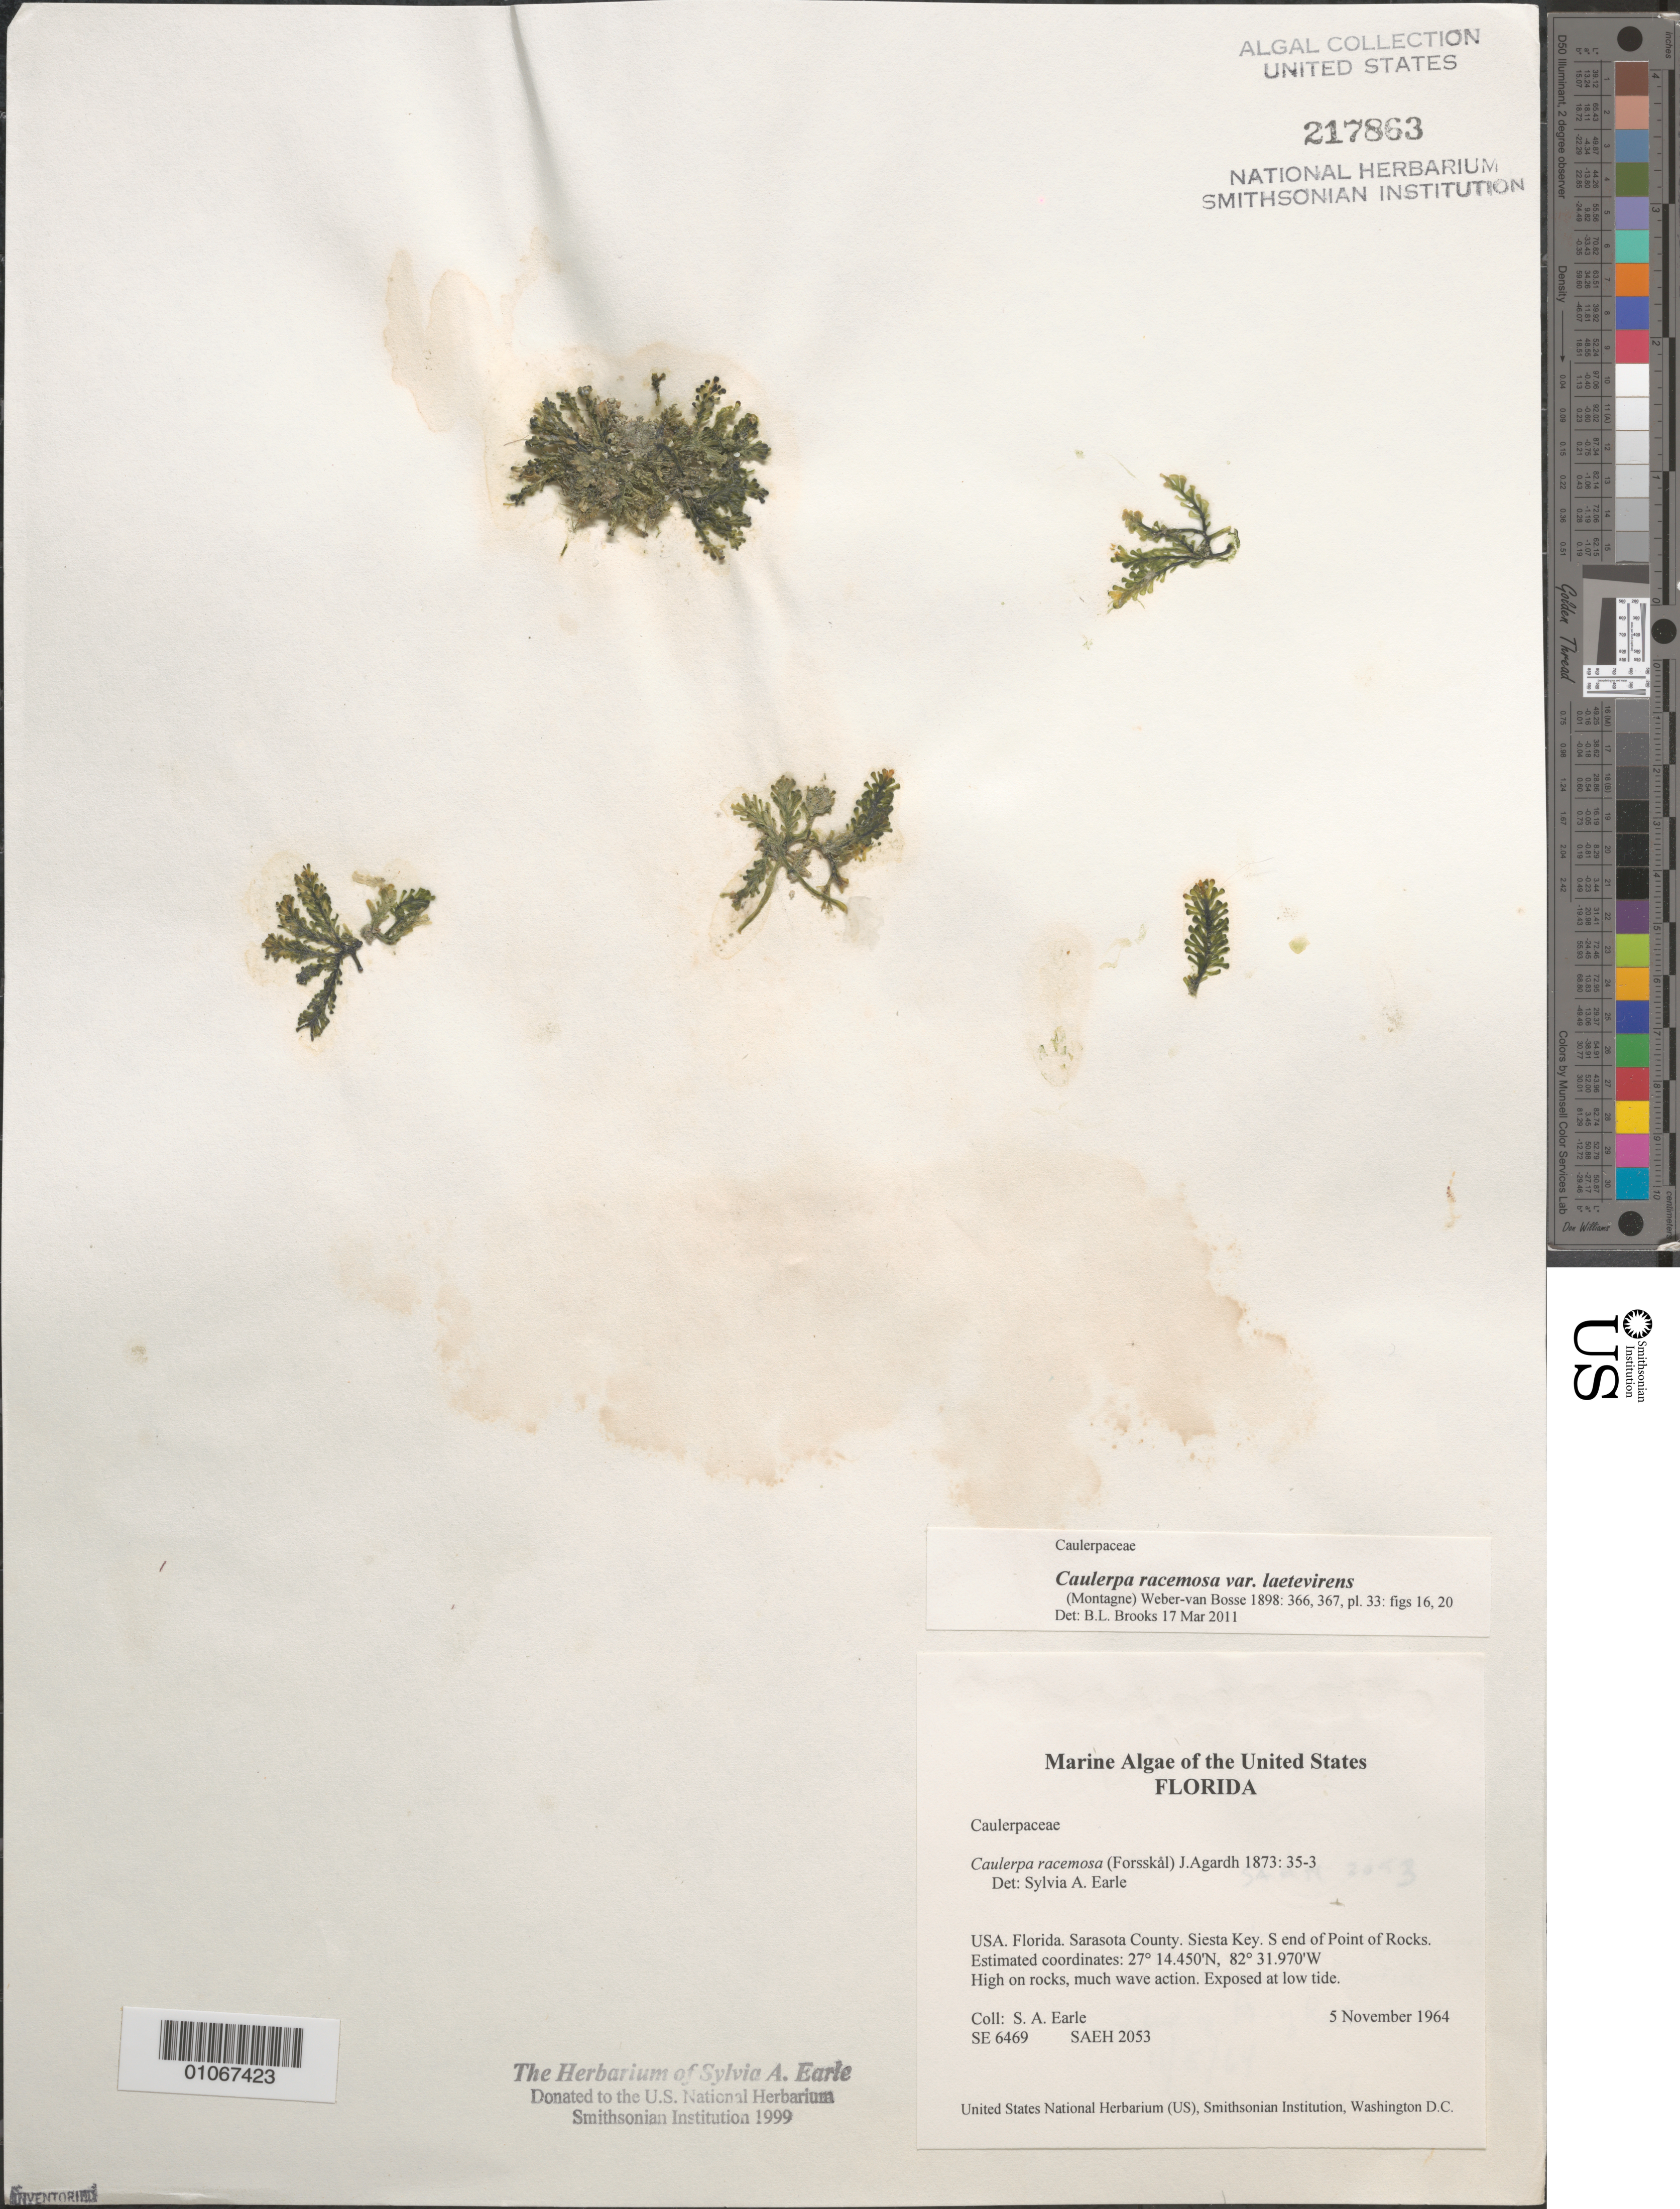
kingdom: Plantae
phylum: Chlorophyta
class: Ulvophyceae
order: Bryopsidales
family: Caulerpaceae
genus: Caulerpa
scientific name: Caulerpa racemosa var. laetevirens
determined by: Brooks, B. L., (BOT), Smithsonian Institution - National Museum of Natural History (UNITED STATES)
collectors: S. A. Earle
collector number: SE 6469 & SAEH 2053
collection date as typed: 05 Nov 1964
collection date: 1964-11-05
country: United States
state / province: Florida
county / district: Sarasota County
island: Siesta Key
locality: Point of Rocks, south end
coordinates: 27 14.450'N, 82 31.970'W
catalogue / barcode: US 217863